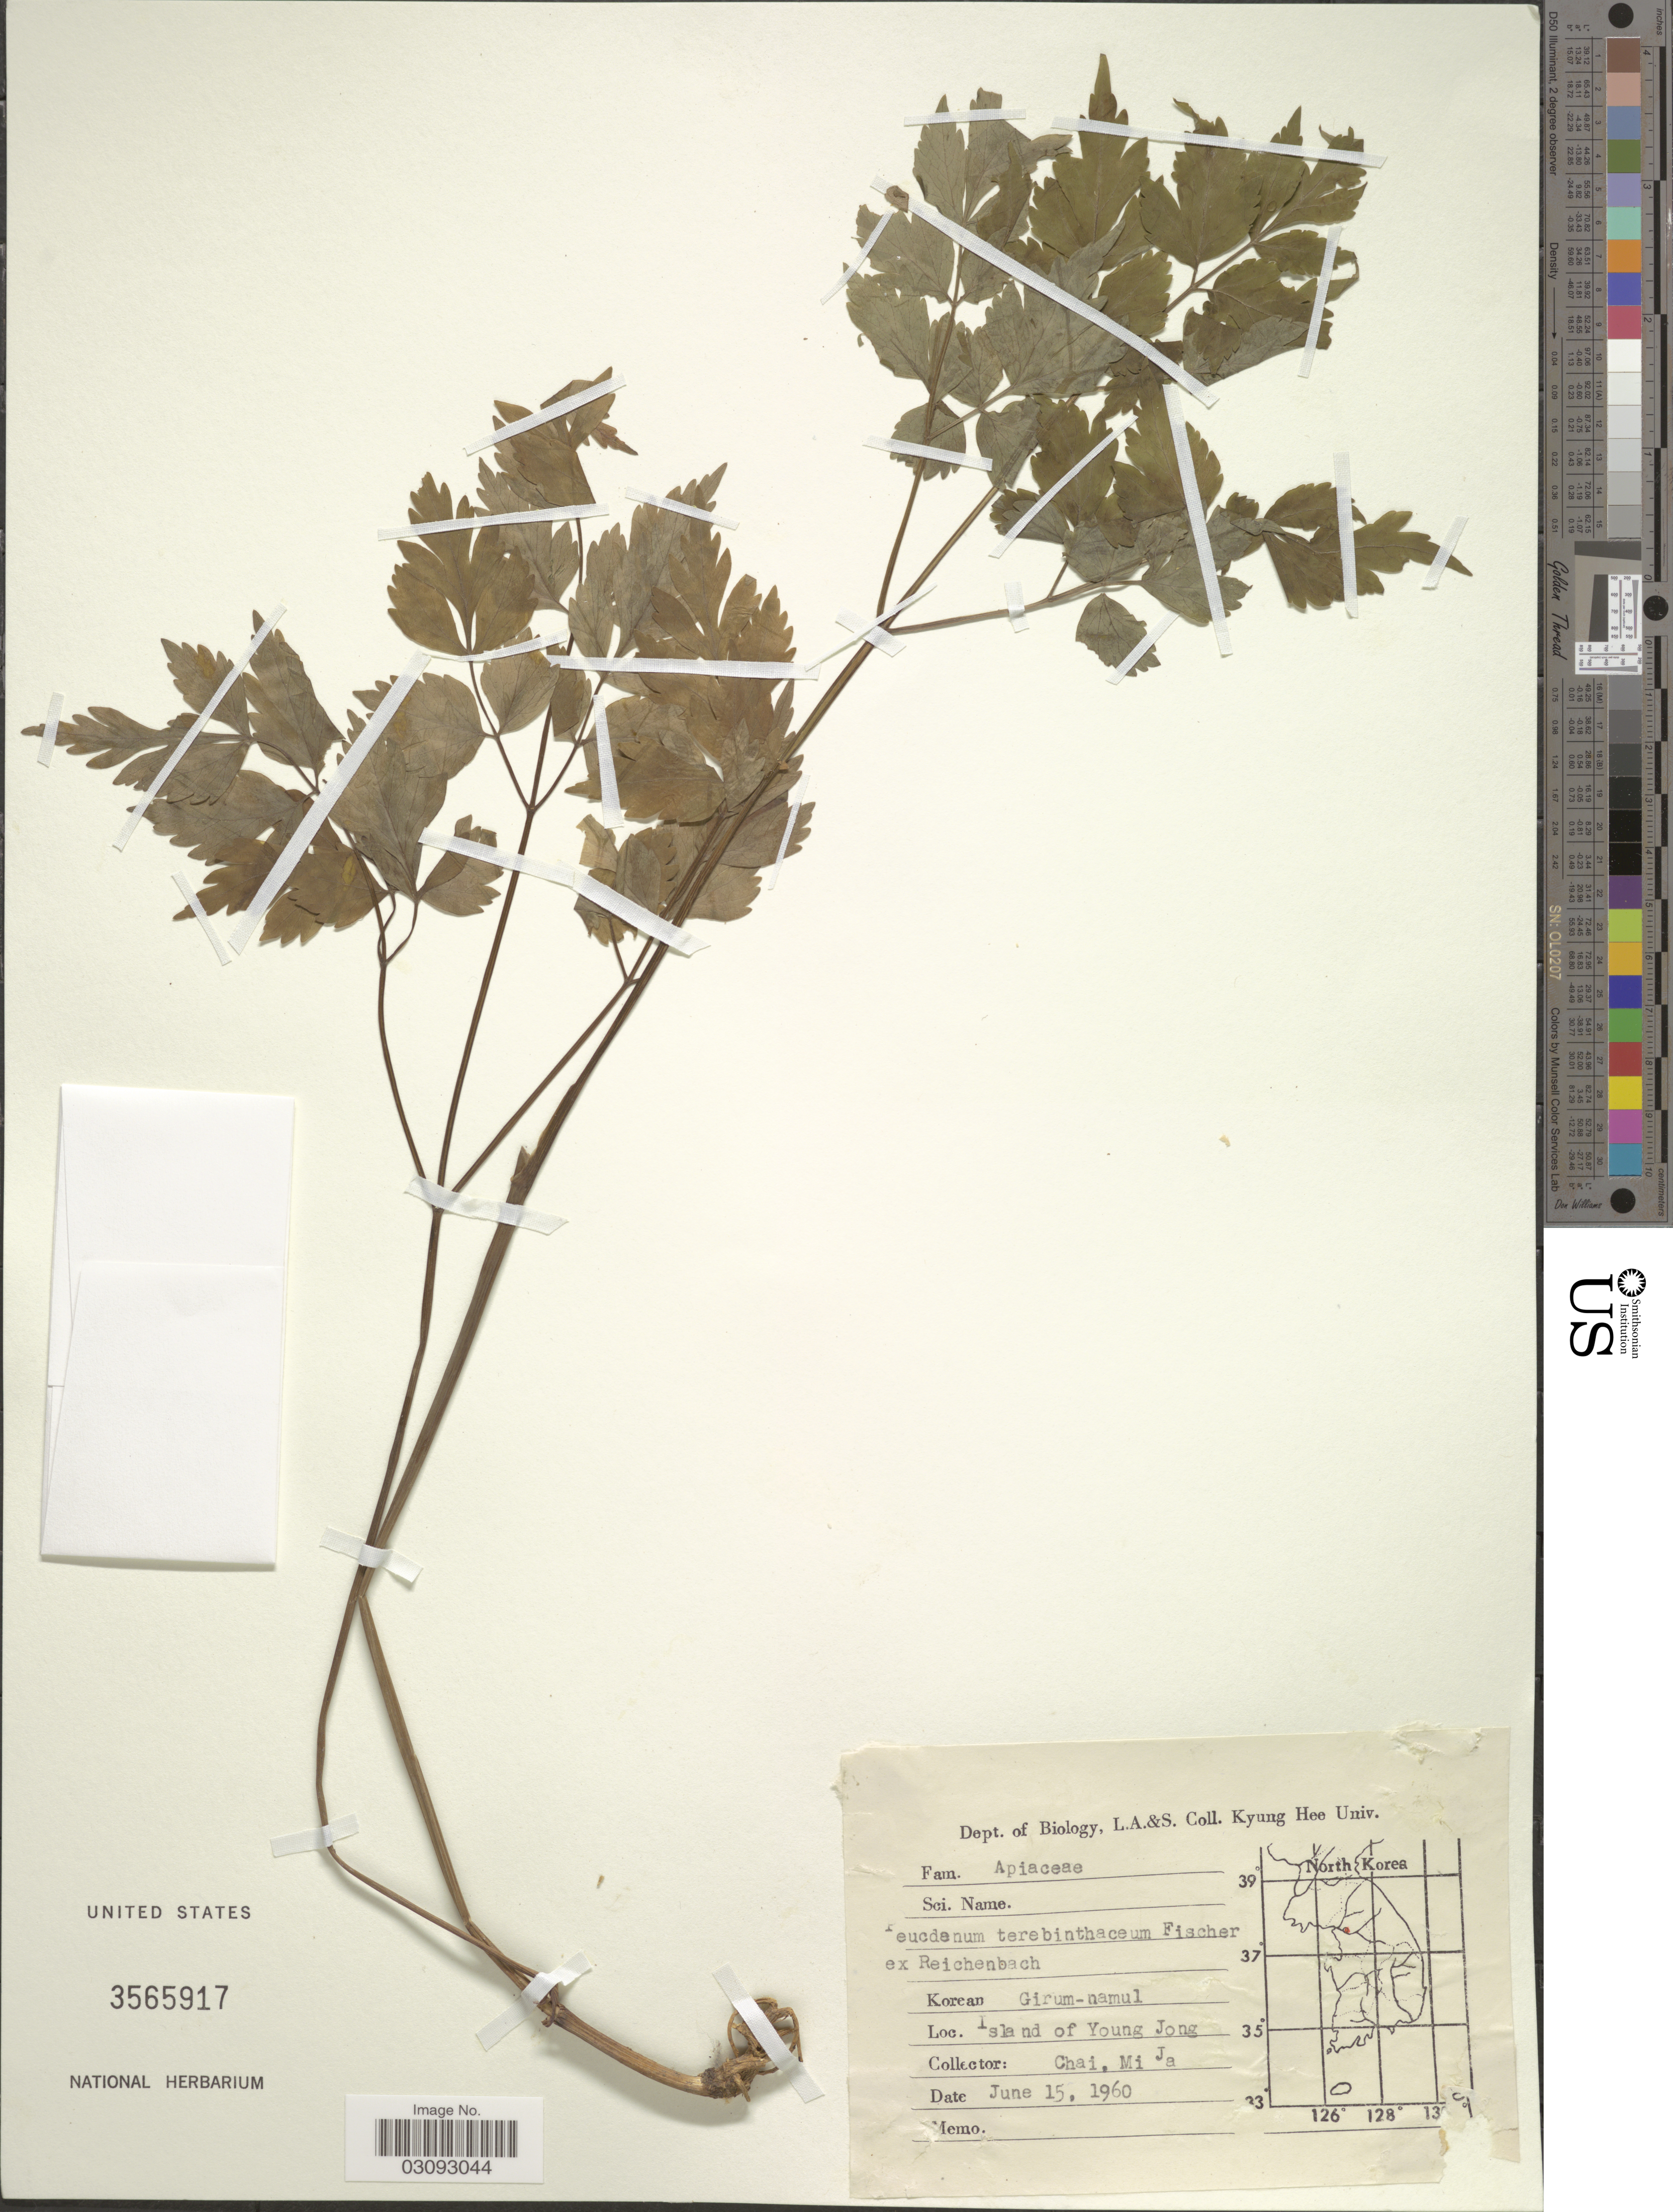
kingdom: Plantae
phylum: Tracheophyta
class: Magnoliopsida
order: Apiales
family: Apiaceae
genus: Peucedanum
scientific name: Peucedanum terebinthaceum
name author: (Fisch. ex Trevir.) Ledeb.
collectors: M. Chai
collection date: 1960-06-15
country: South Korea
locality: Island of Young Jong.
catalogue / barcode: US 3565917